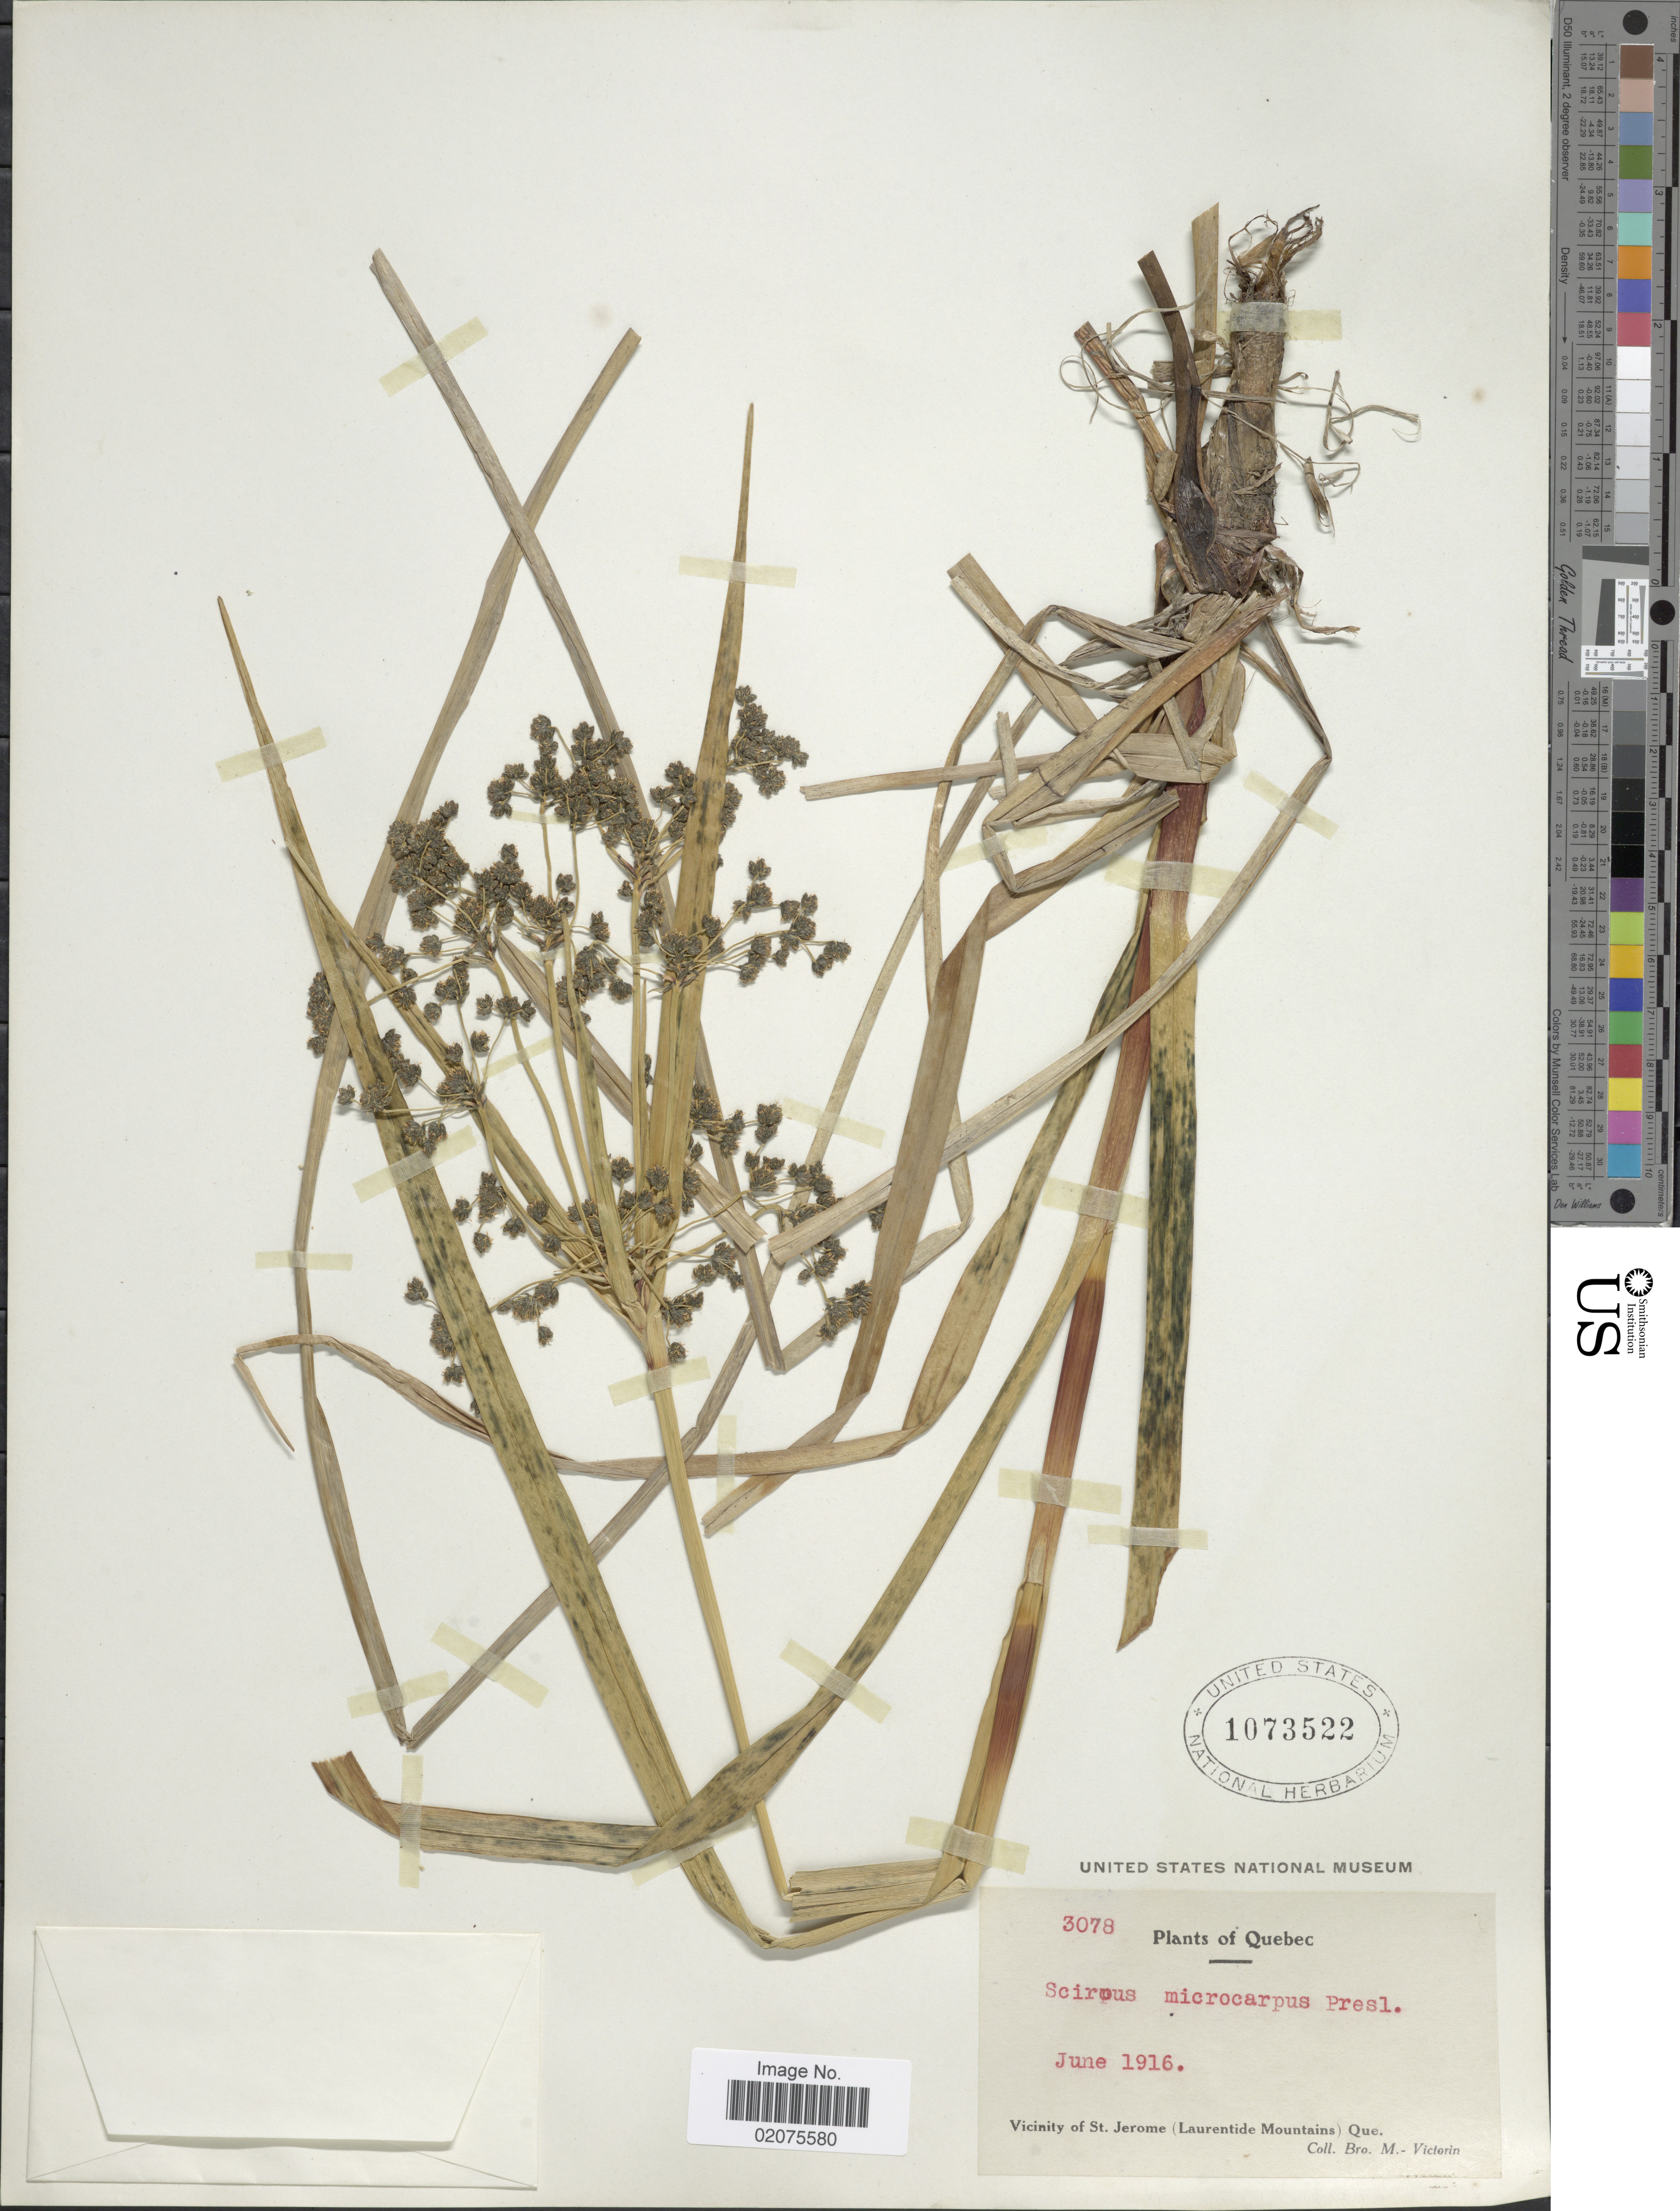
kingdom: Plantae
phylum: Tracheophyta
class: Liliopsida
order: Poales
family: Cyperaceae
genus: Scirpus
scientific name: Scirpus microcarpus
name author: J. Presl & C. Presl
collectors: Fr. Marie-Victorin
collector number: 3078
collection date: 1916-06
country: Canada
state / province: Quebec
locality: Vicinity of St. Jerome (Laurentide Mountains), Que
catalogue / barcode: US 1073522